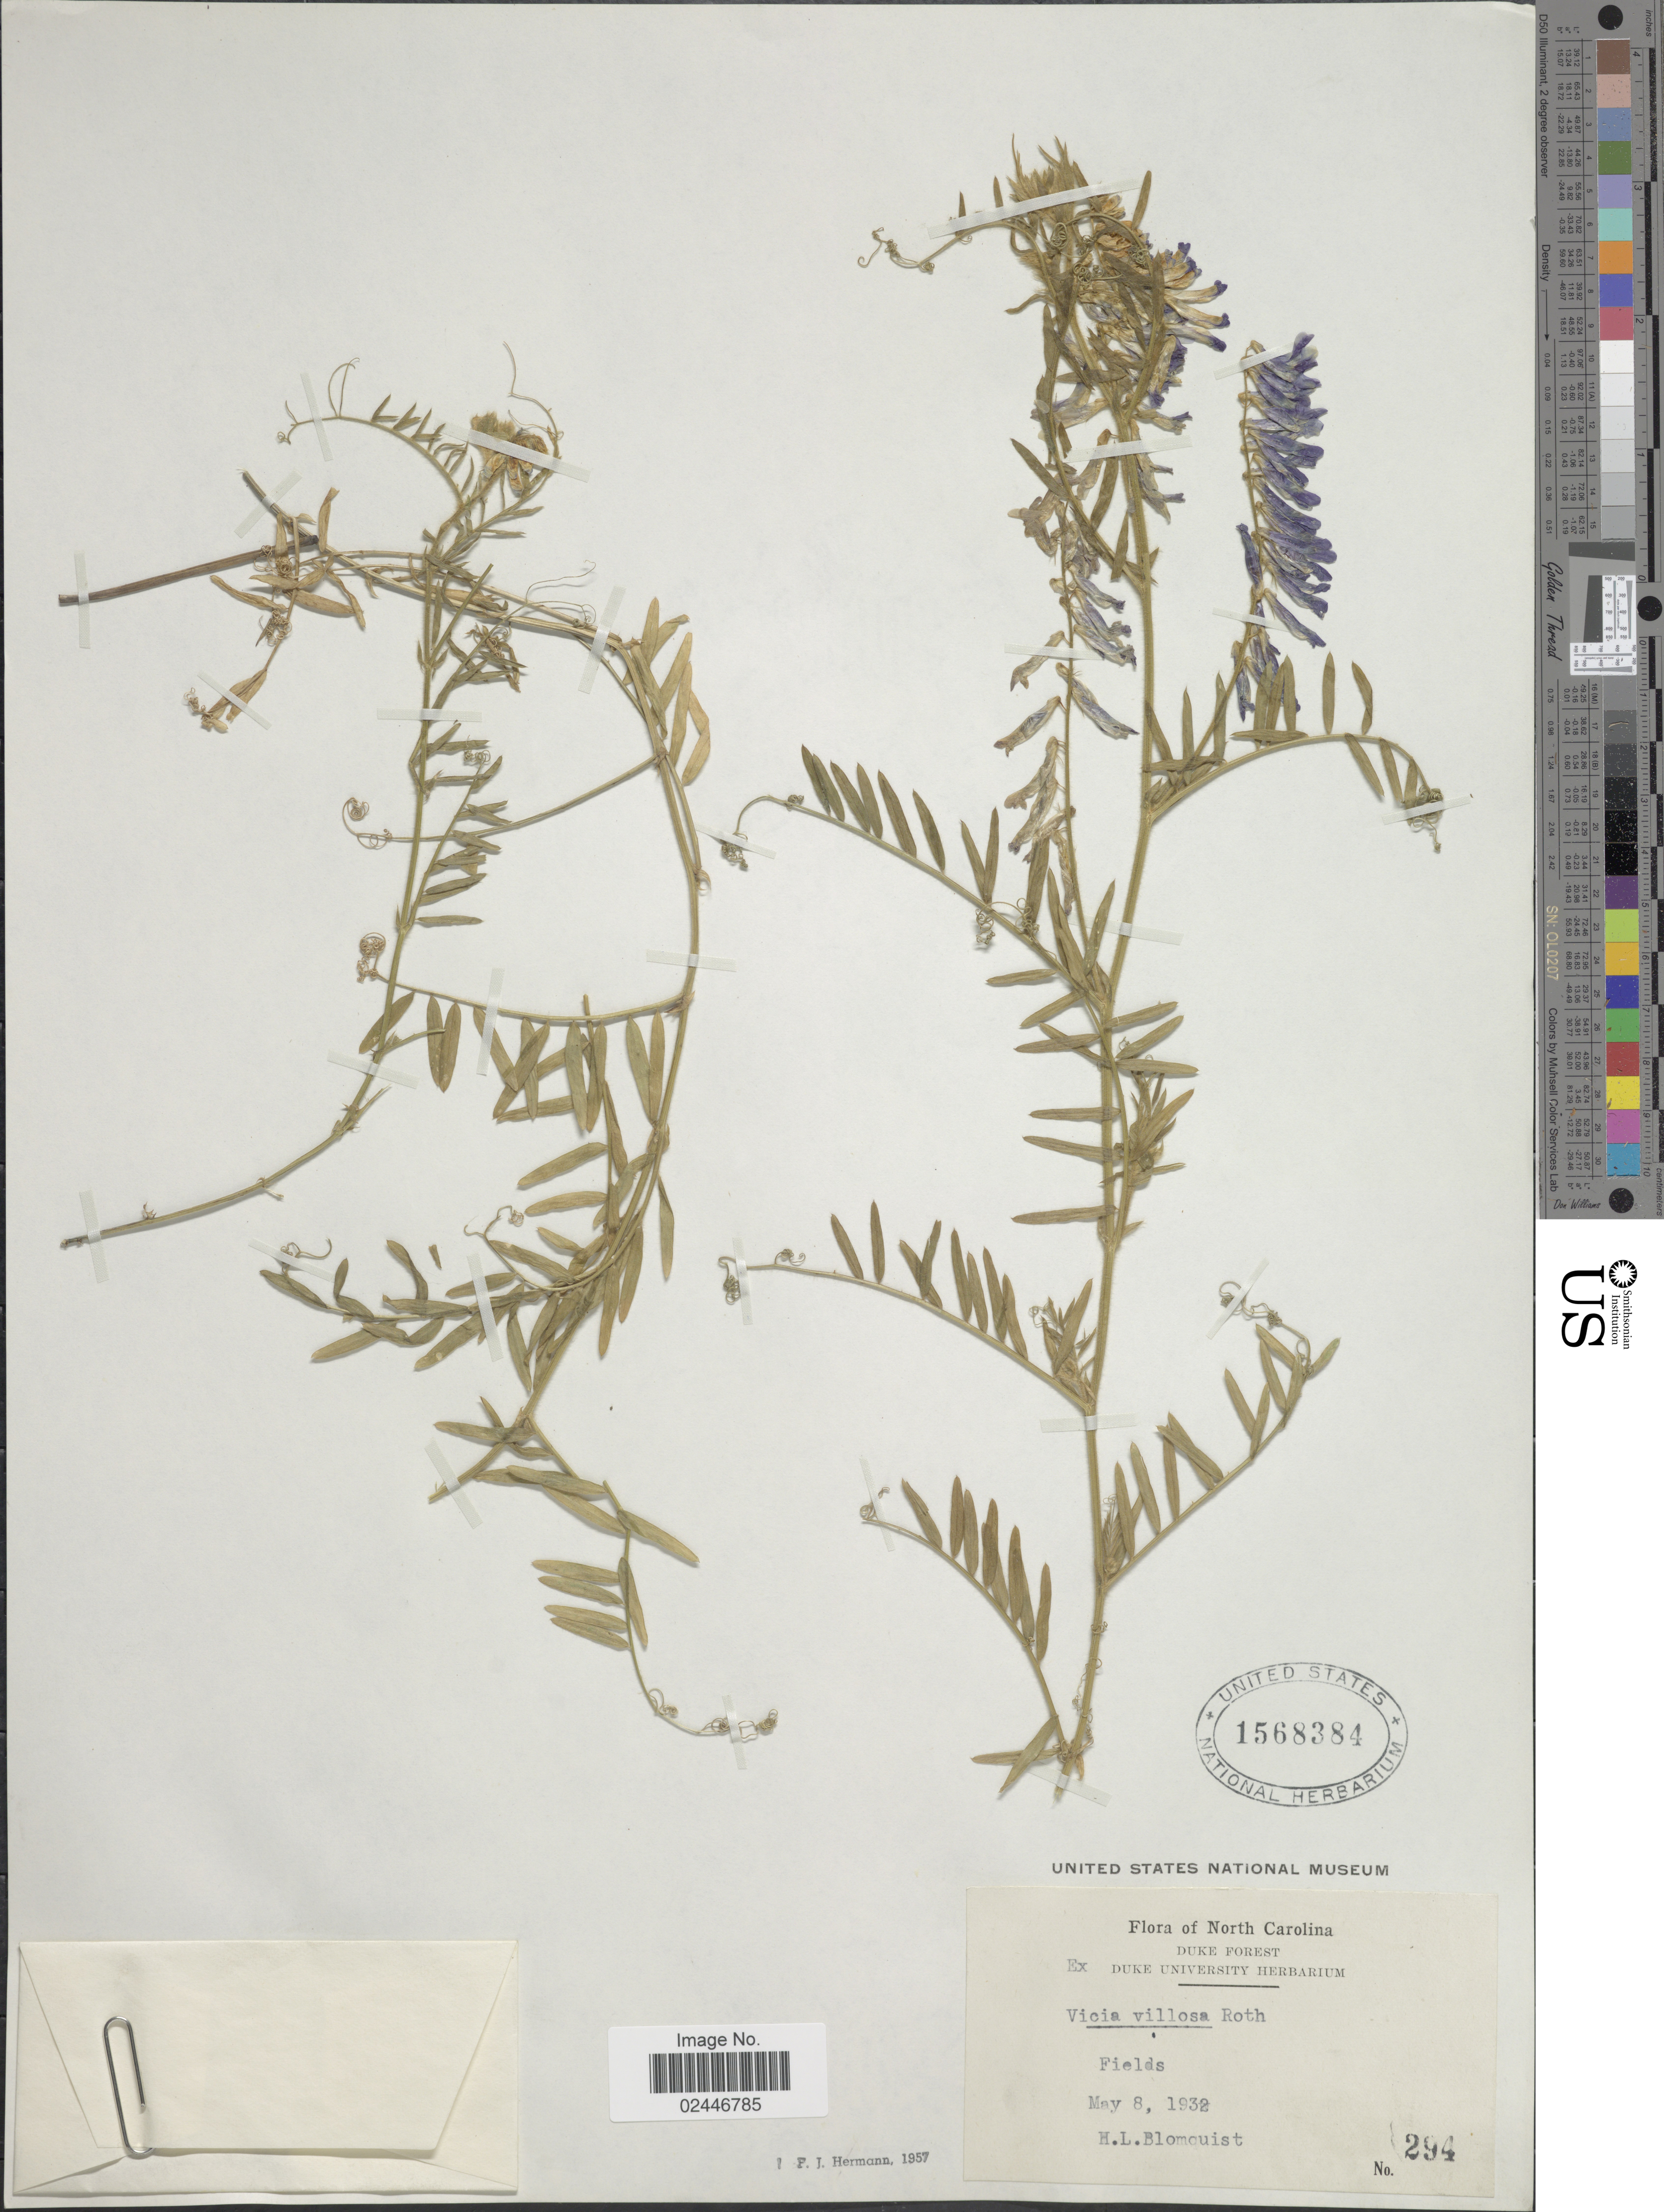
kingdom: Plantae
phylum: Tracheophyta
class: Magnoliopsida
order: Fabales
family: Fabaceae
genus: Vicia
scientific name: Vicia villosa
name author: Roth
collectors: H. Blomquist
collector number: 294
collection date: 1932-05-08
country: United States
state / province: North Carolina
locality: Duke Forest, Fields.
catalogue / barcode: US 1568384